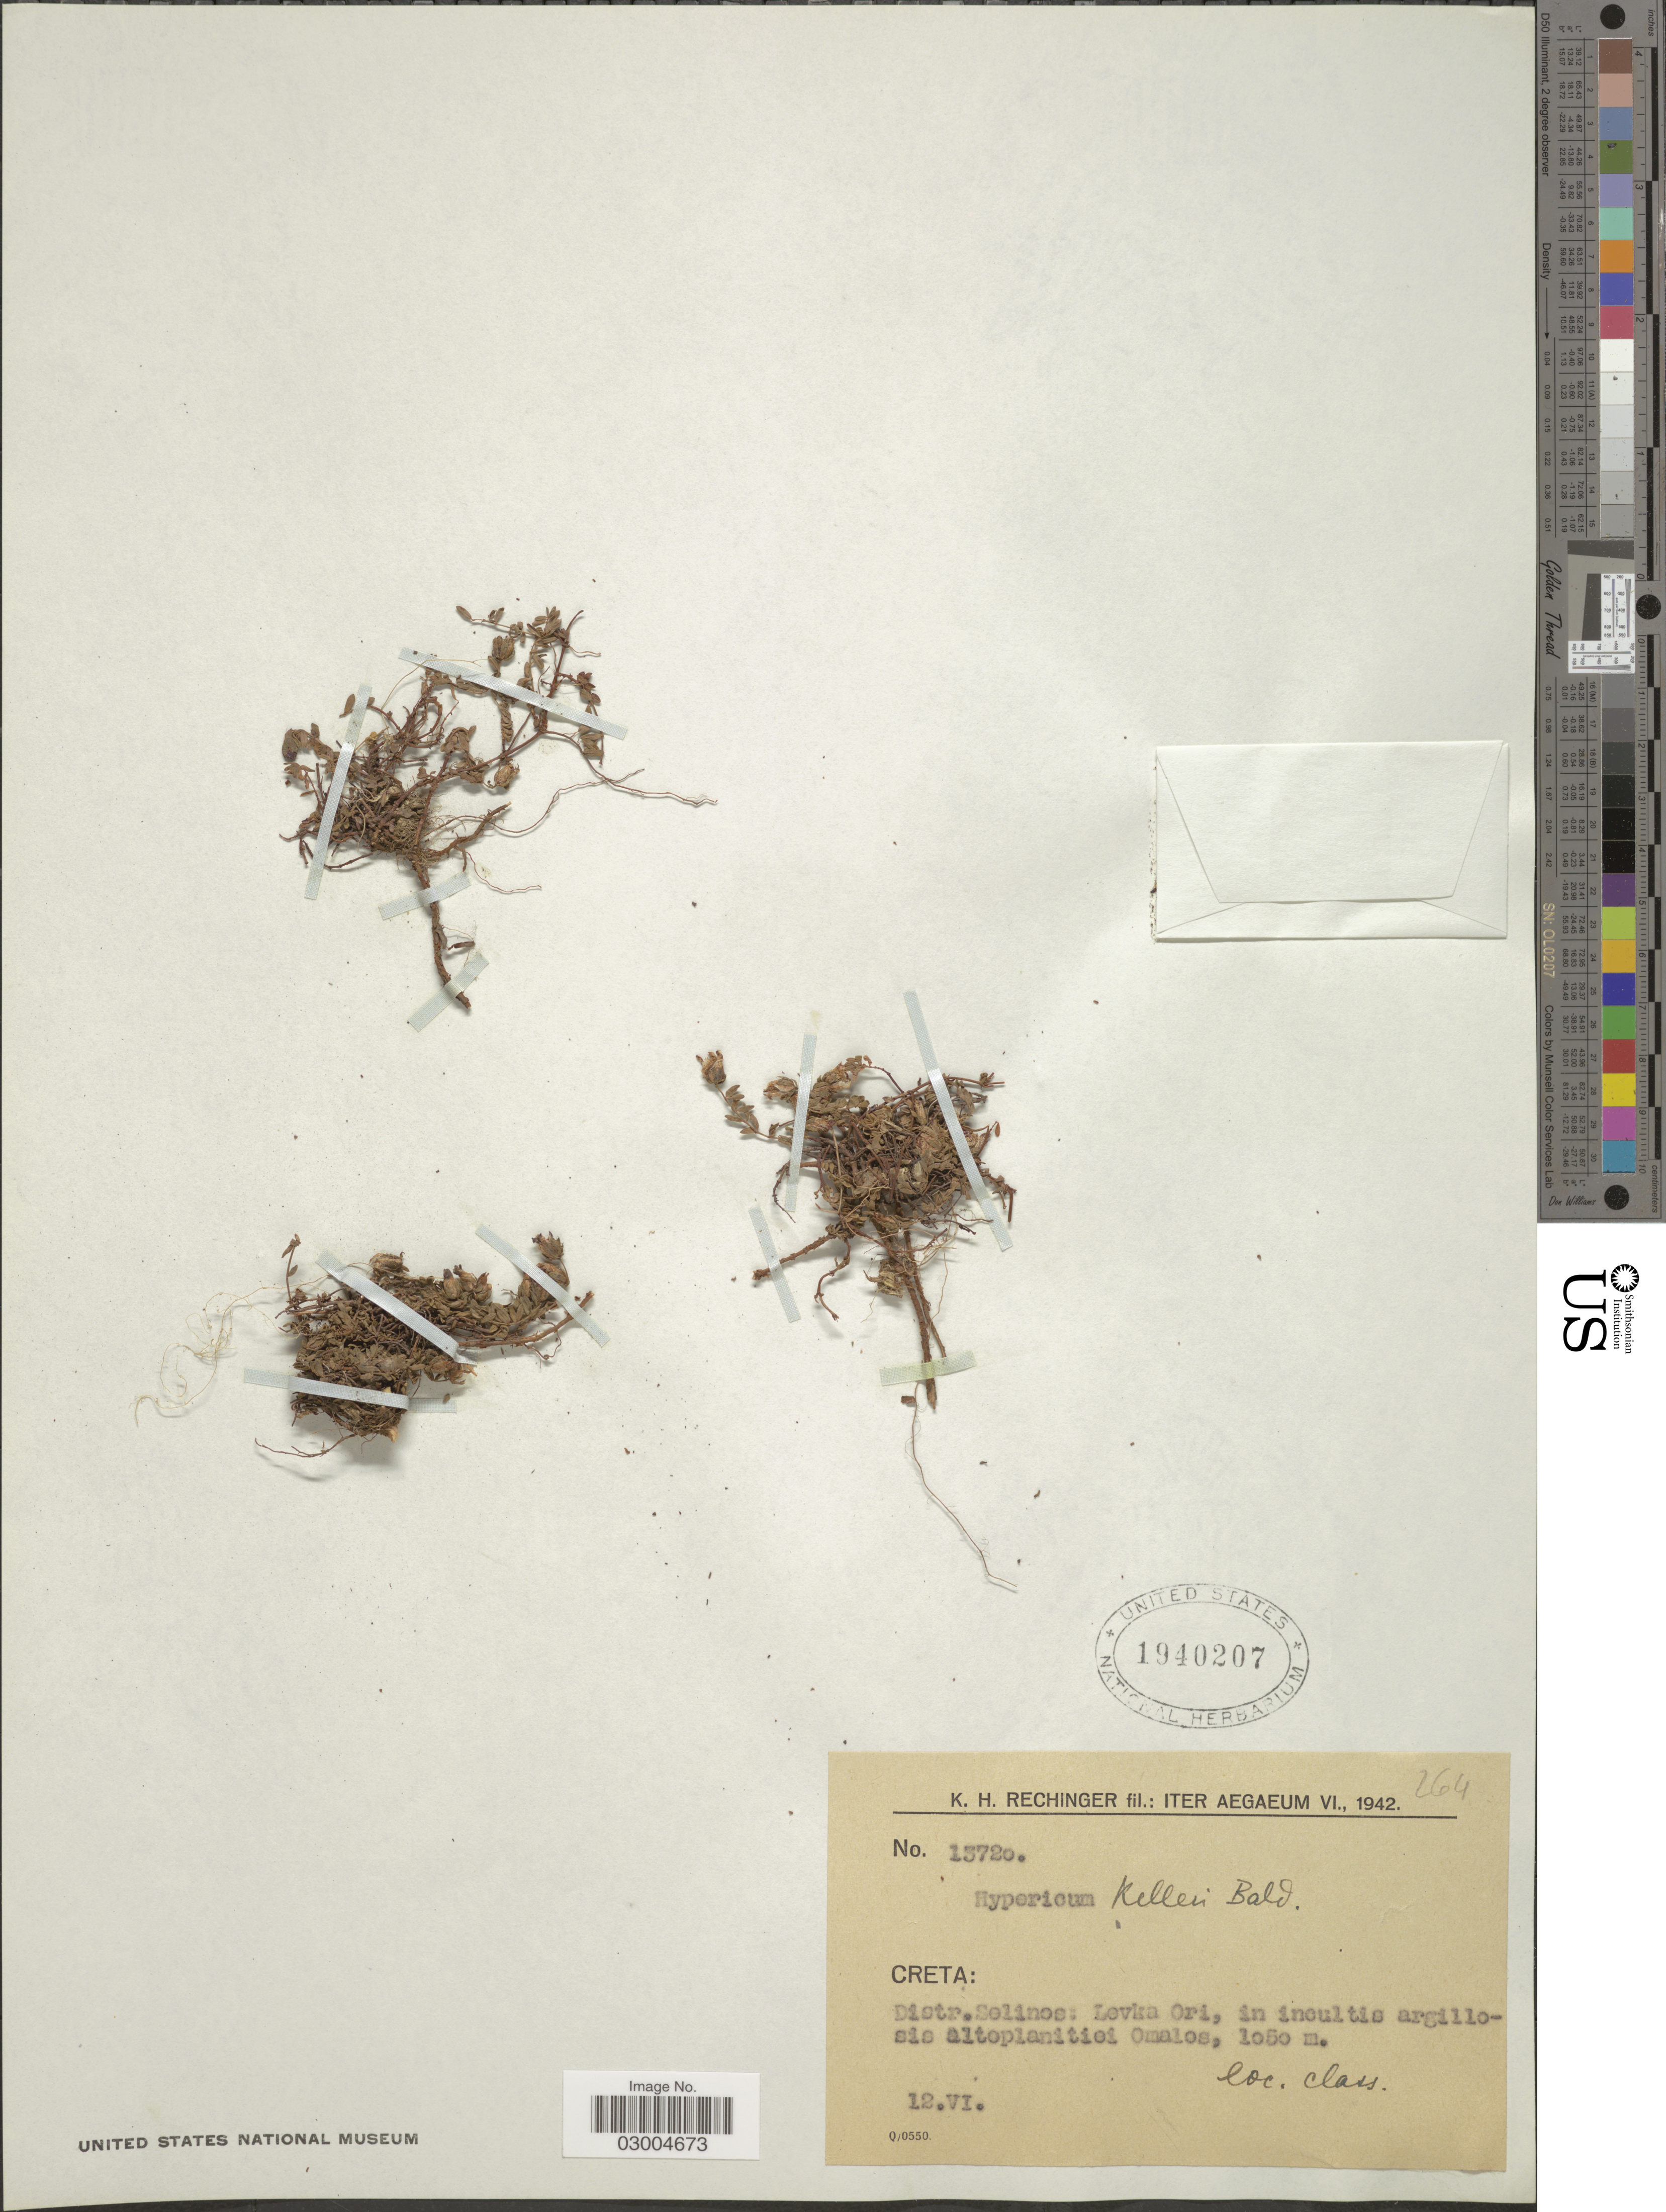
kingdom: Plantae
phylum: Tracheophyta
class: Magnoliopsida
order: Malpighiales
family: Hypericaceae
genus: Hypericum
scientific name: Hypericum kelleri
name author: Bald.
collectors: K. H. Rechinger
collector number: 13720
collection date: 1942-06-12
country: Greece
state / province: Crete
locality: Aegaeum. Creta: Distr. Selinos: Levka Ori, Omalos.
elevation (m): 1050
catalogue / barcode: US 1940207